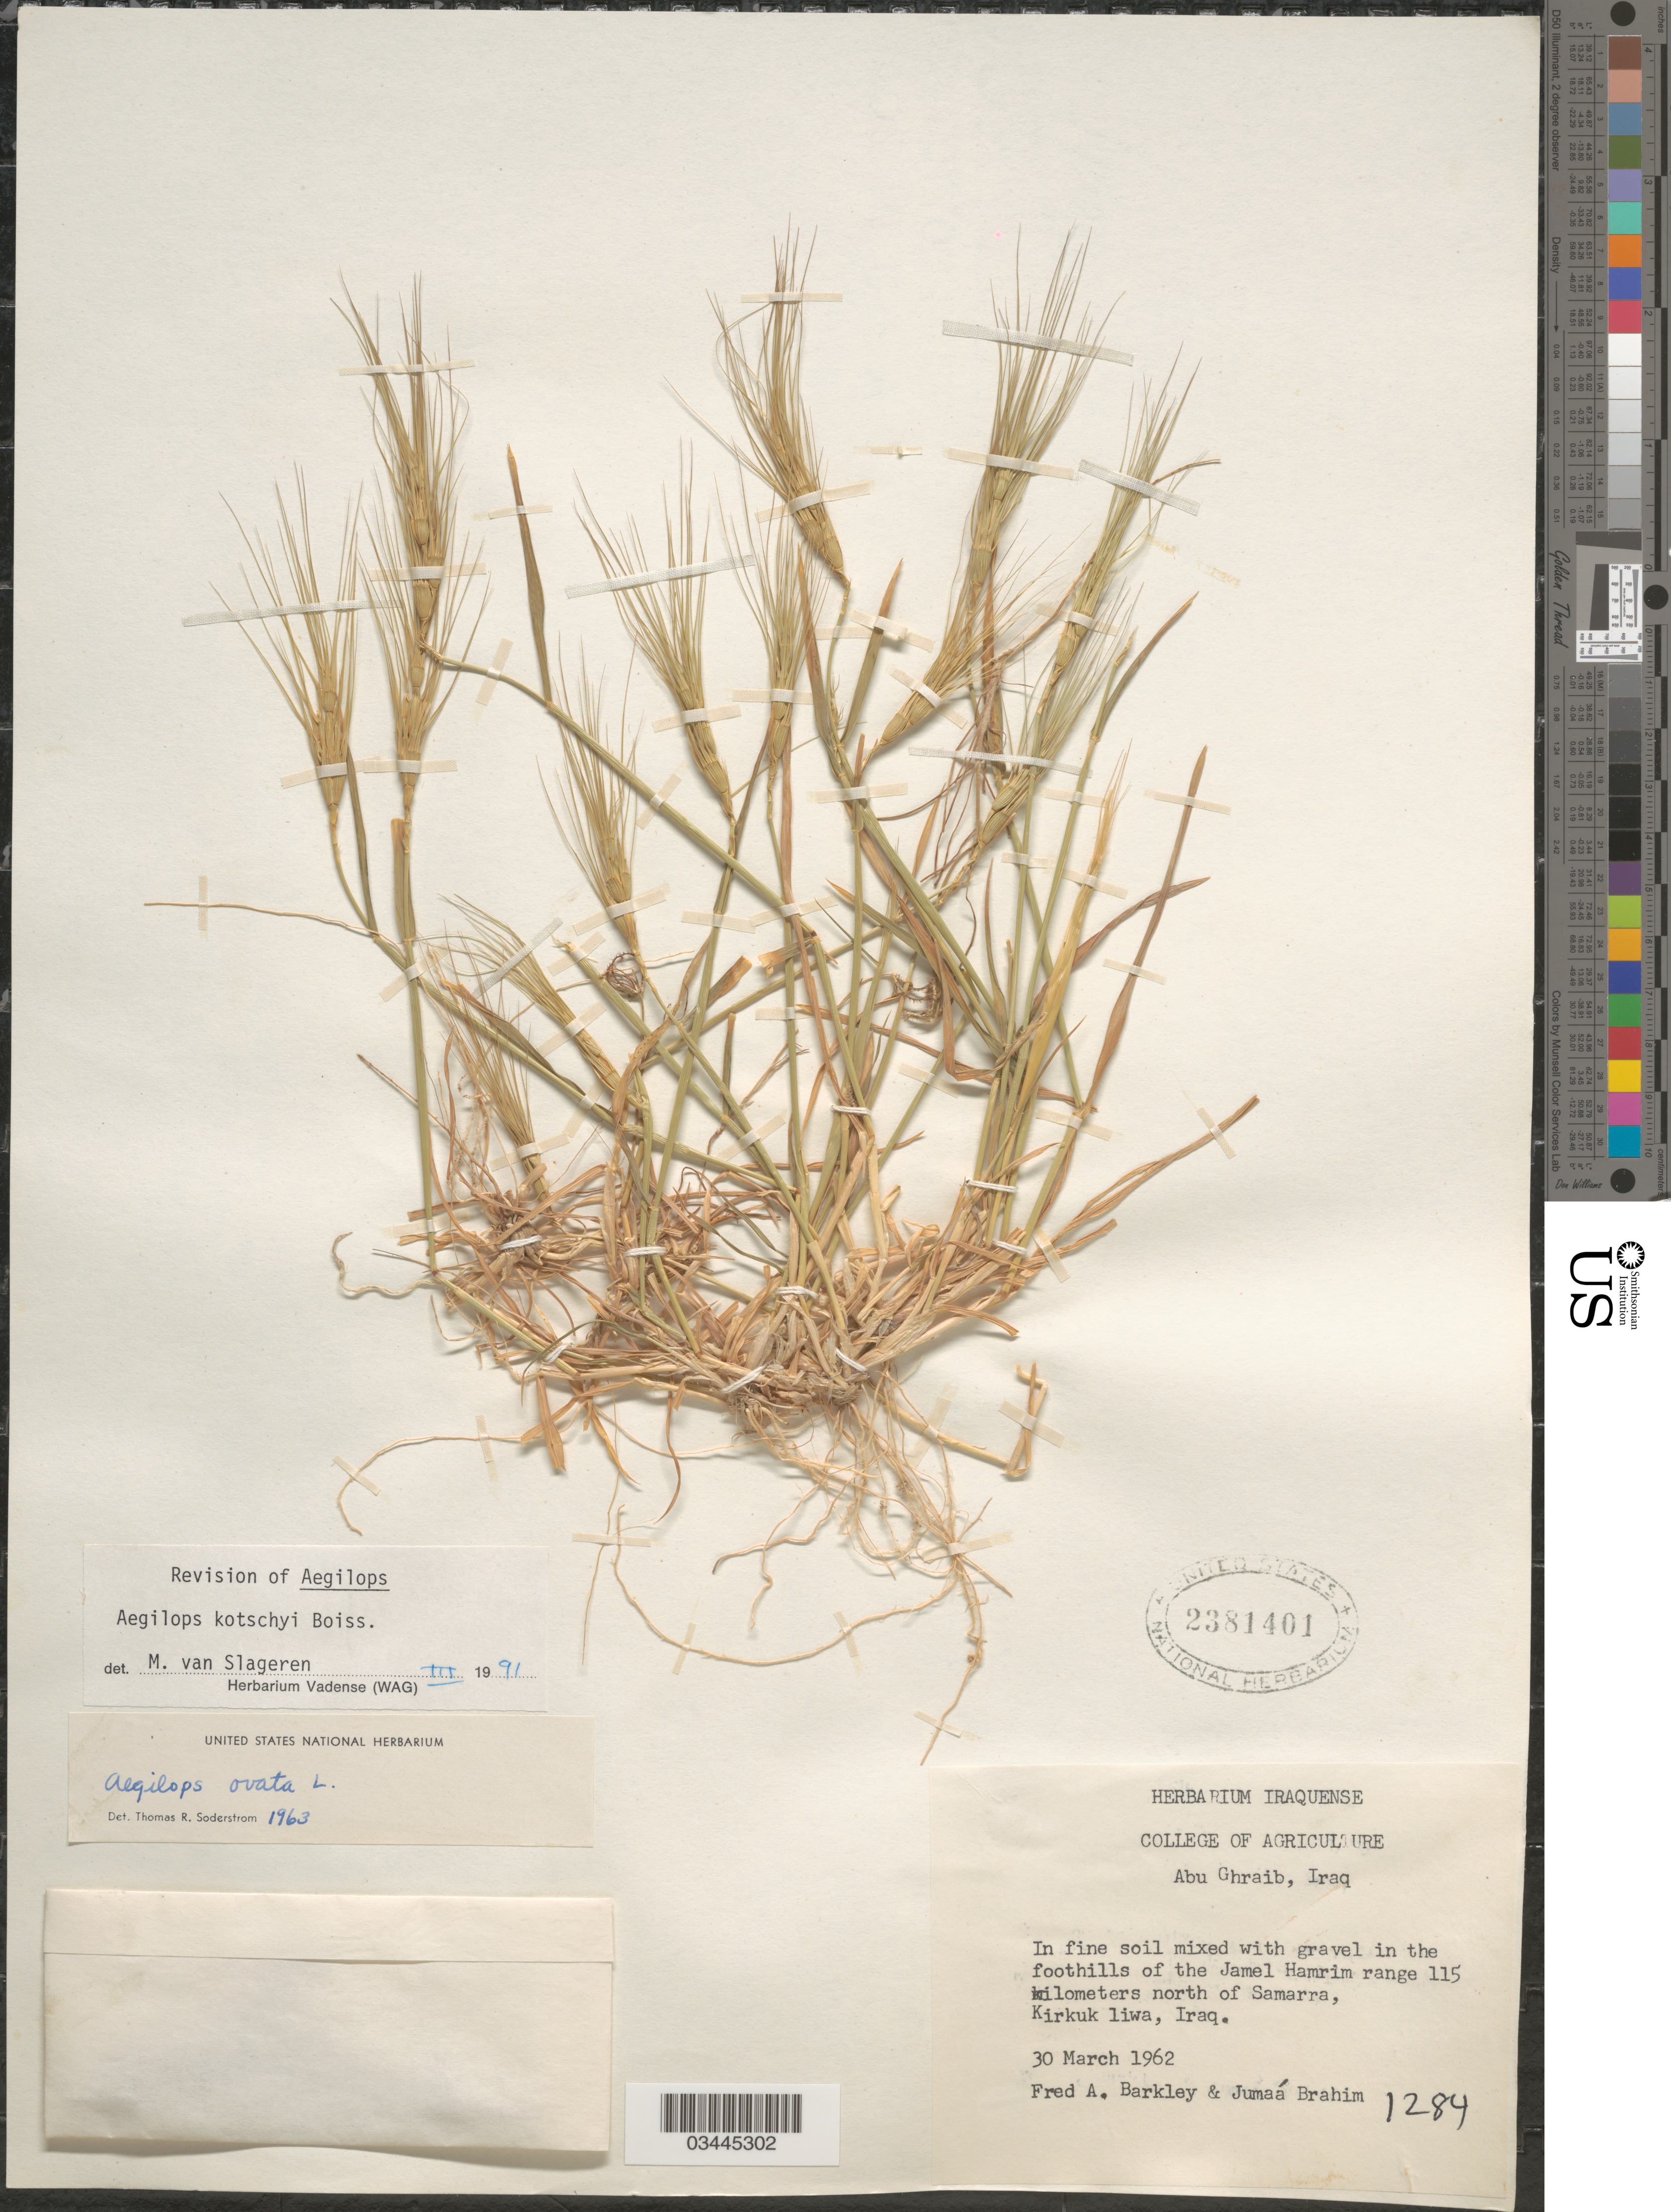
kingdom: Plantae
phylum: Tracheophyta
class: Liliopsida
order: Poales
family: Poaceae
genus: Aegilops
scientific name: Aegilops kotschyi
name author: Boiss.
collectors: F. A. Barkley & Brahim M., J.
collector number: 1284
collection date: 1962-03-30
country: Iraq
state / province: Kirkūk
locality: In fine soil mixed with gravel in the foothills of the Jamel Hamrim range 115 kilometers north of Samarra, Kirkuk Liwa.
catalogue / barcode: US 2381401